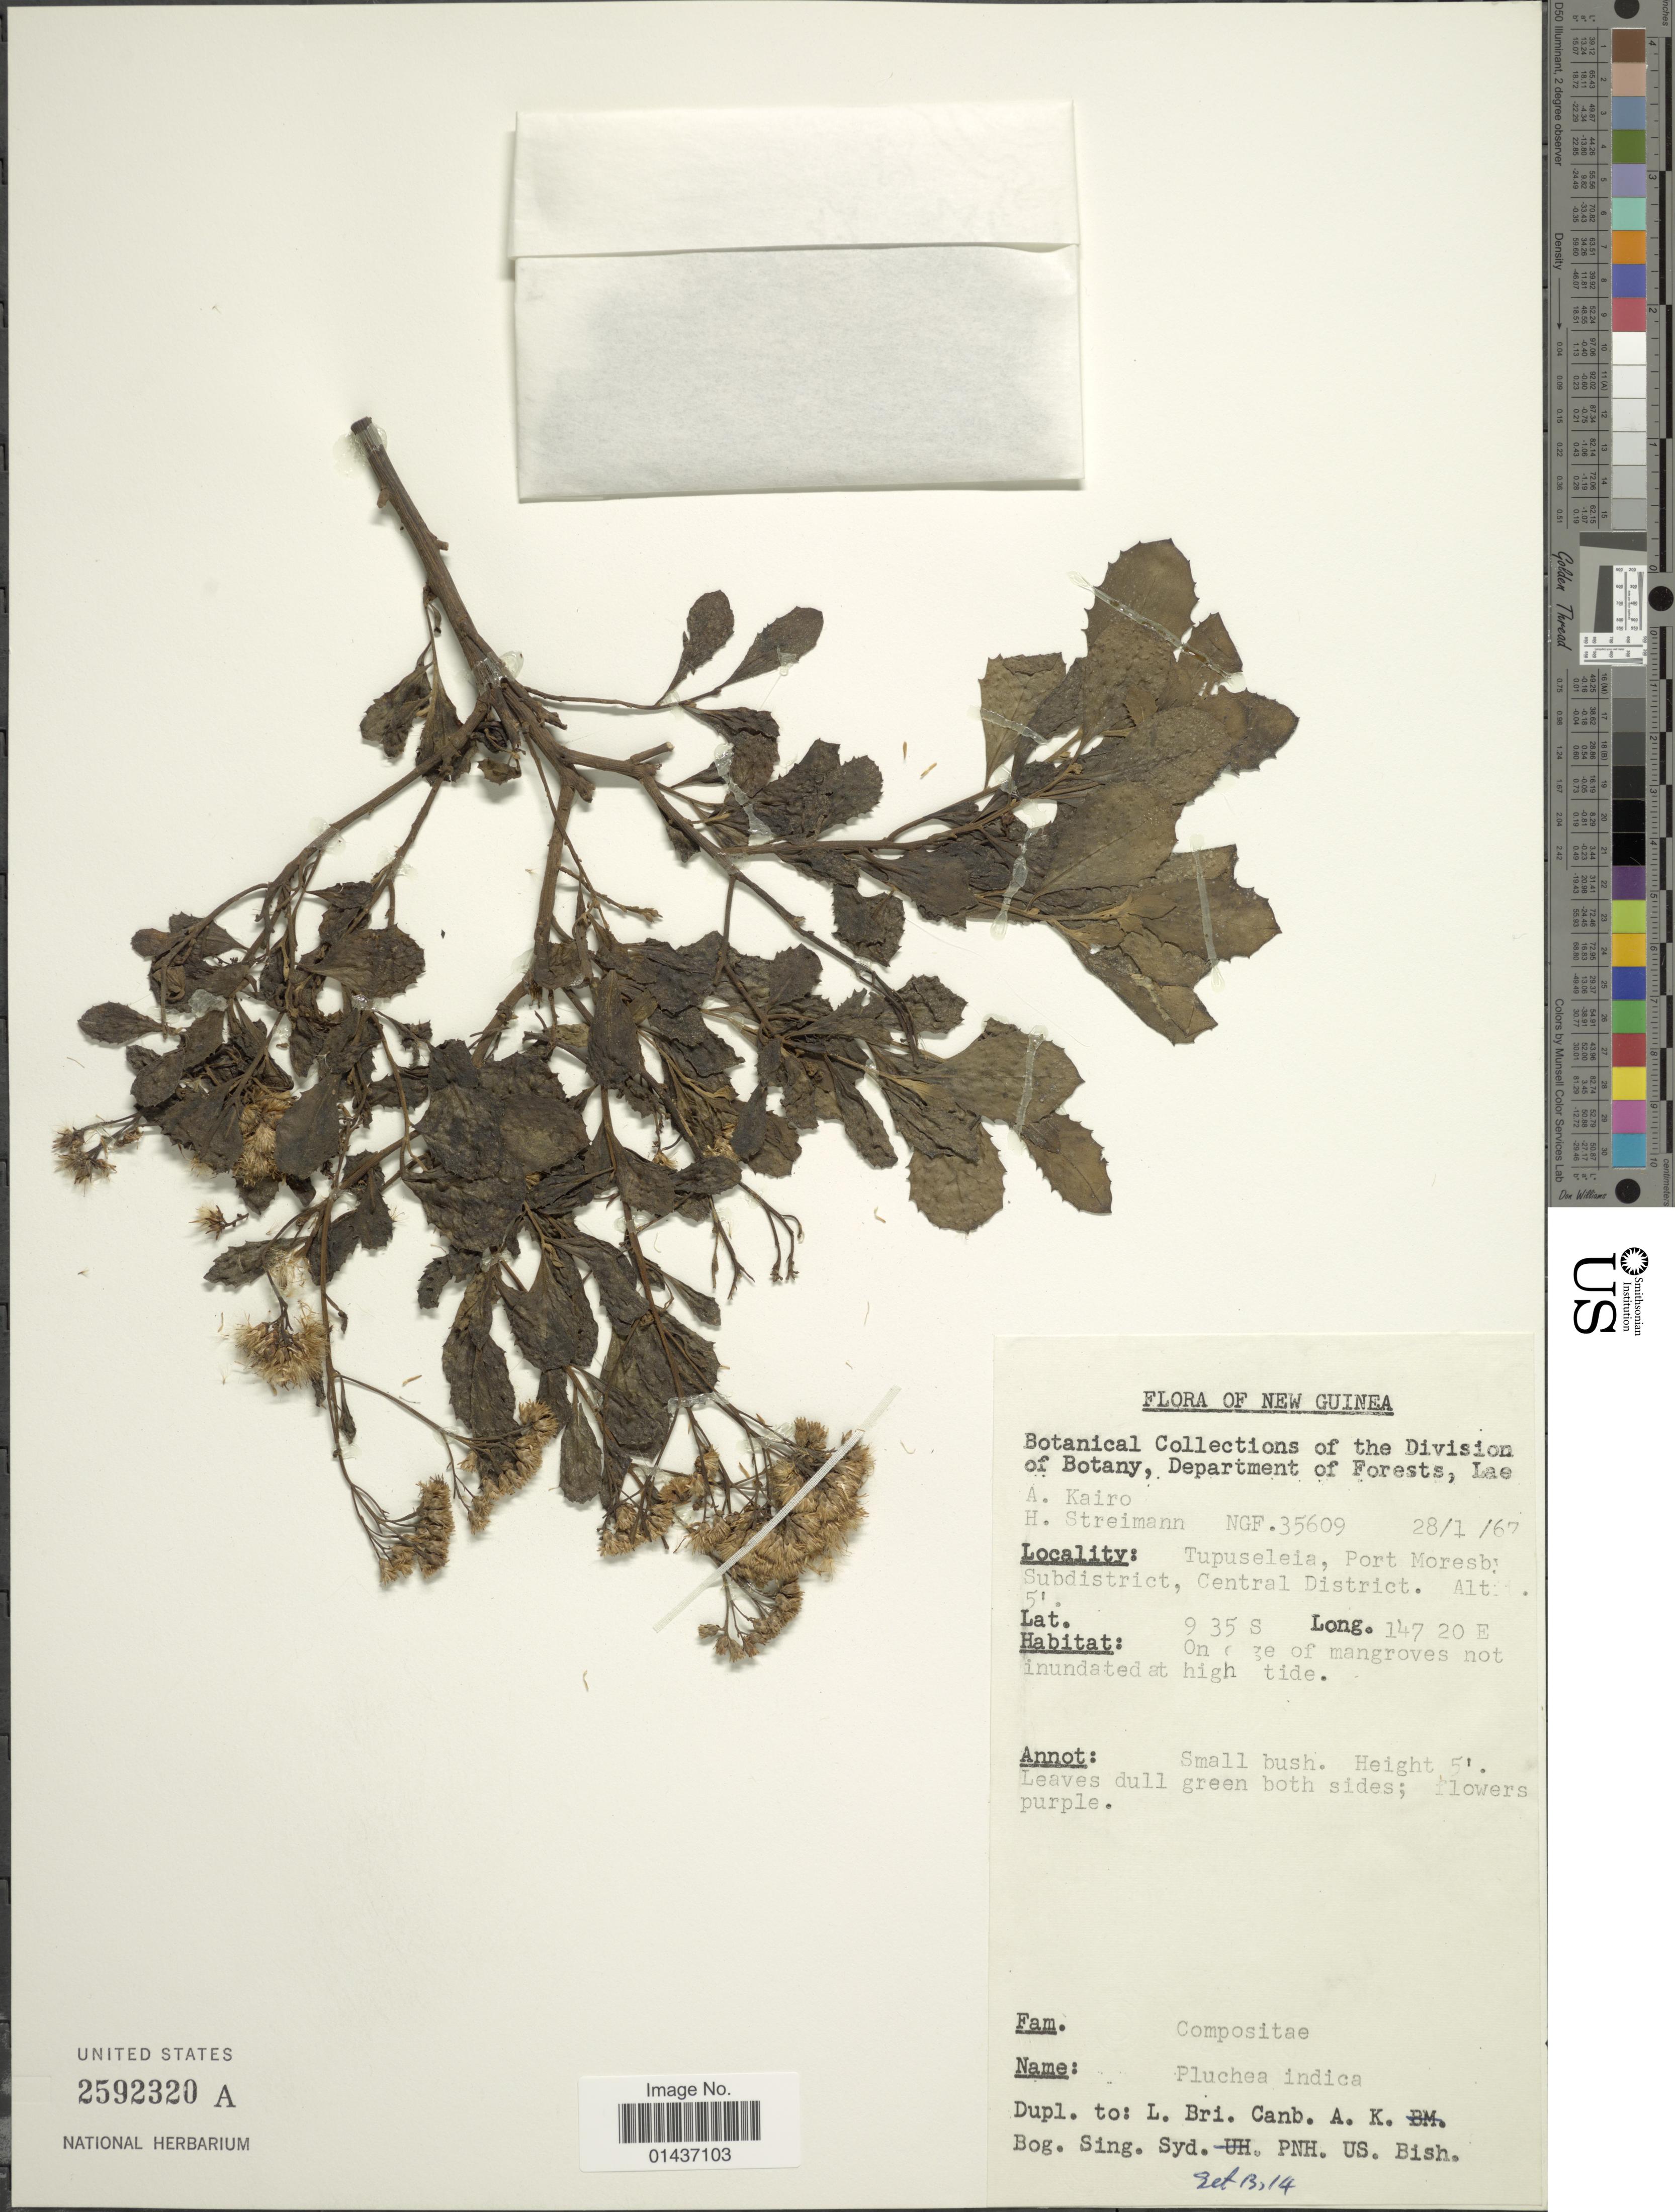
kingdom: Plantae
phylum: Tracheophyta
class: Magnoliopsida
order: Asterales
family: Asteraceae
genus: Pluchea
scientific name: Pluchea indica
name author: (L.) Less.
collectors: A. Kairo & H. Streimann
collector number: NGF.35609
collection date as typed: Transcribed d/m/y: 28/1/67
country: Papua New Guinea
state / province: Central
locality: New Guinea, Tupuseleia, Port Moresby Subdistrict, Central District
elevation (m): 2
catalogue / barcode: US 2592320A